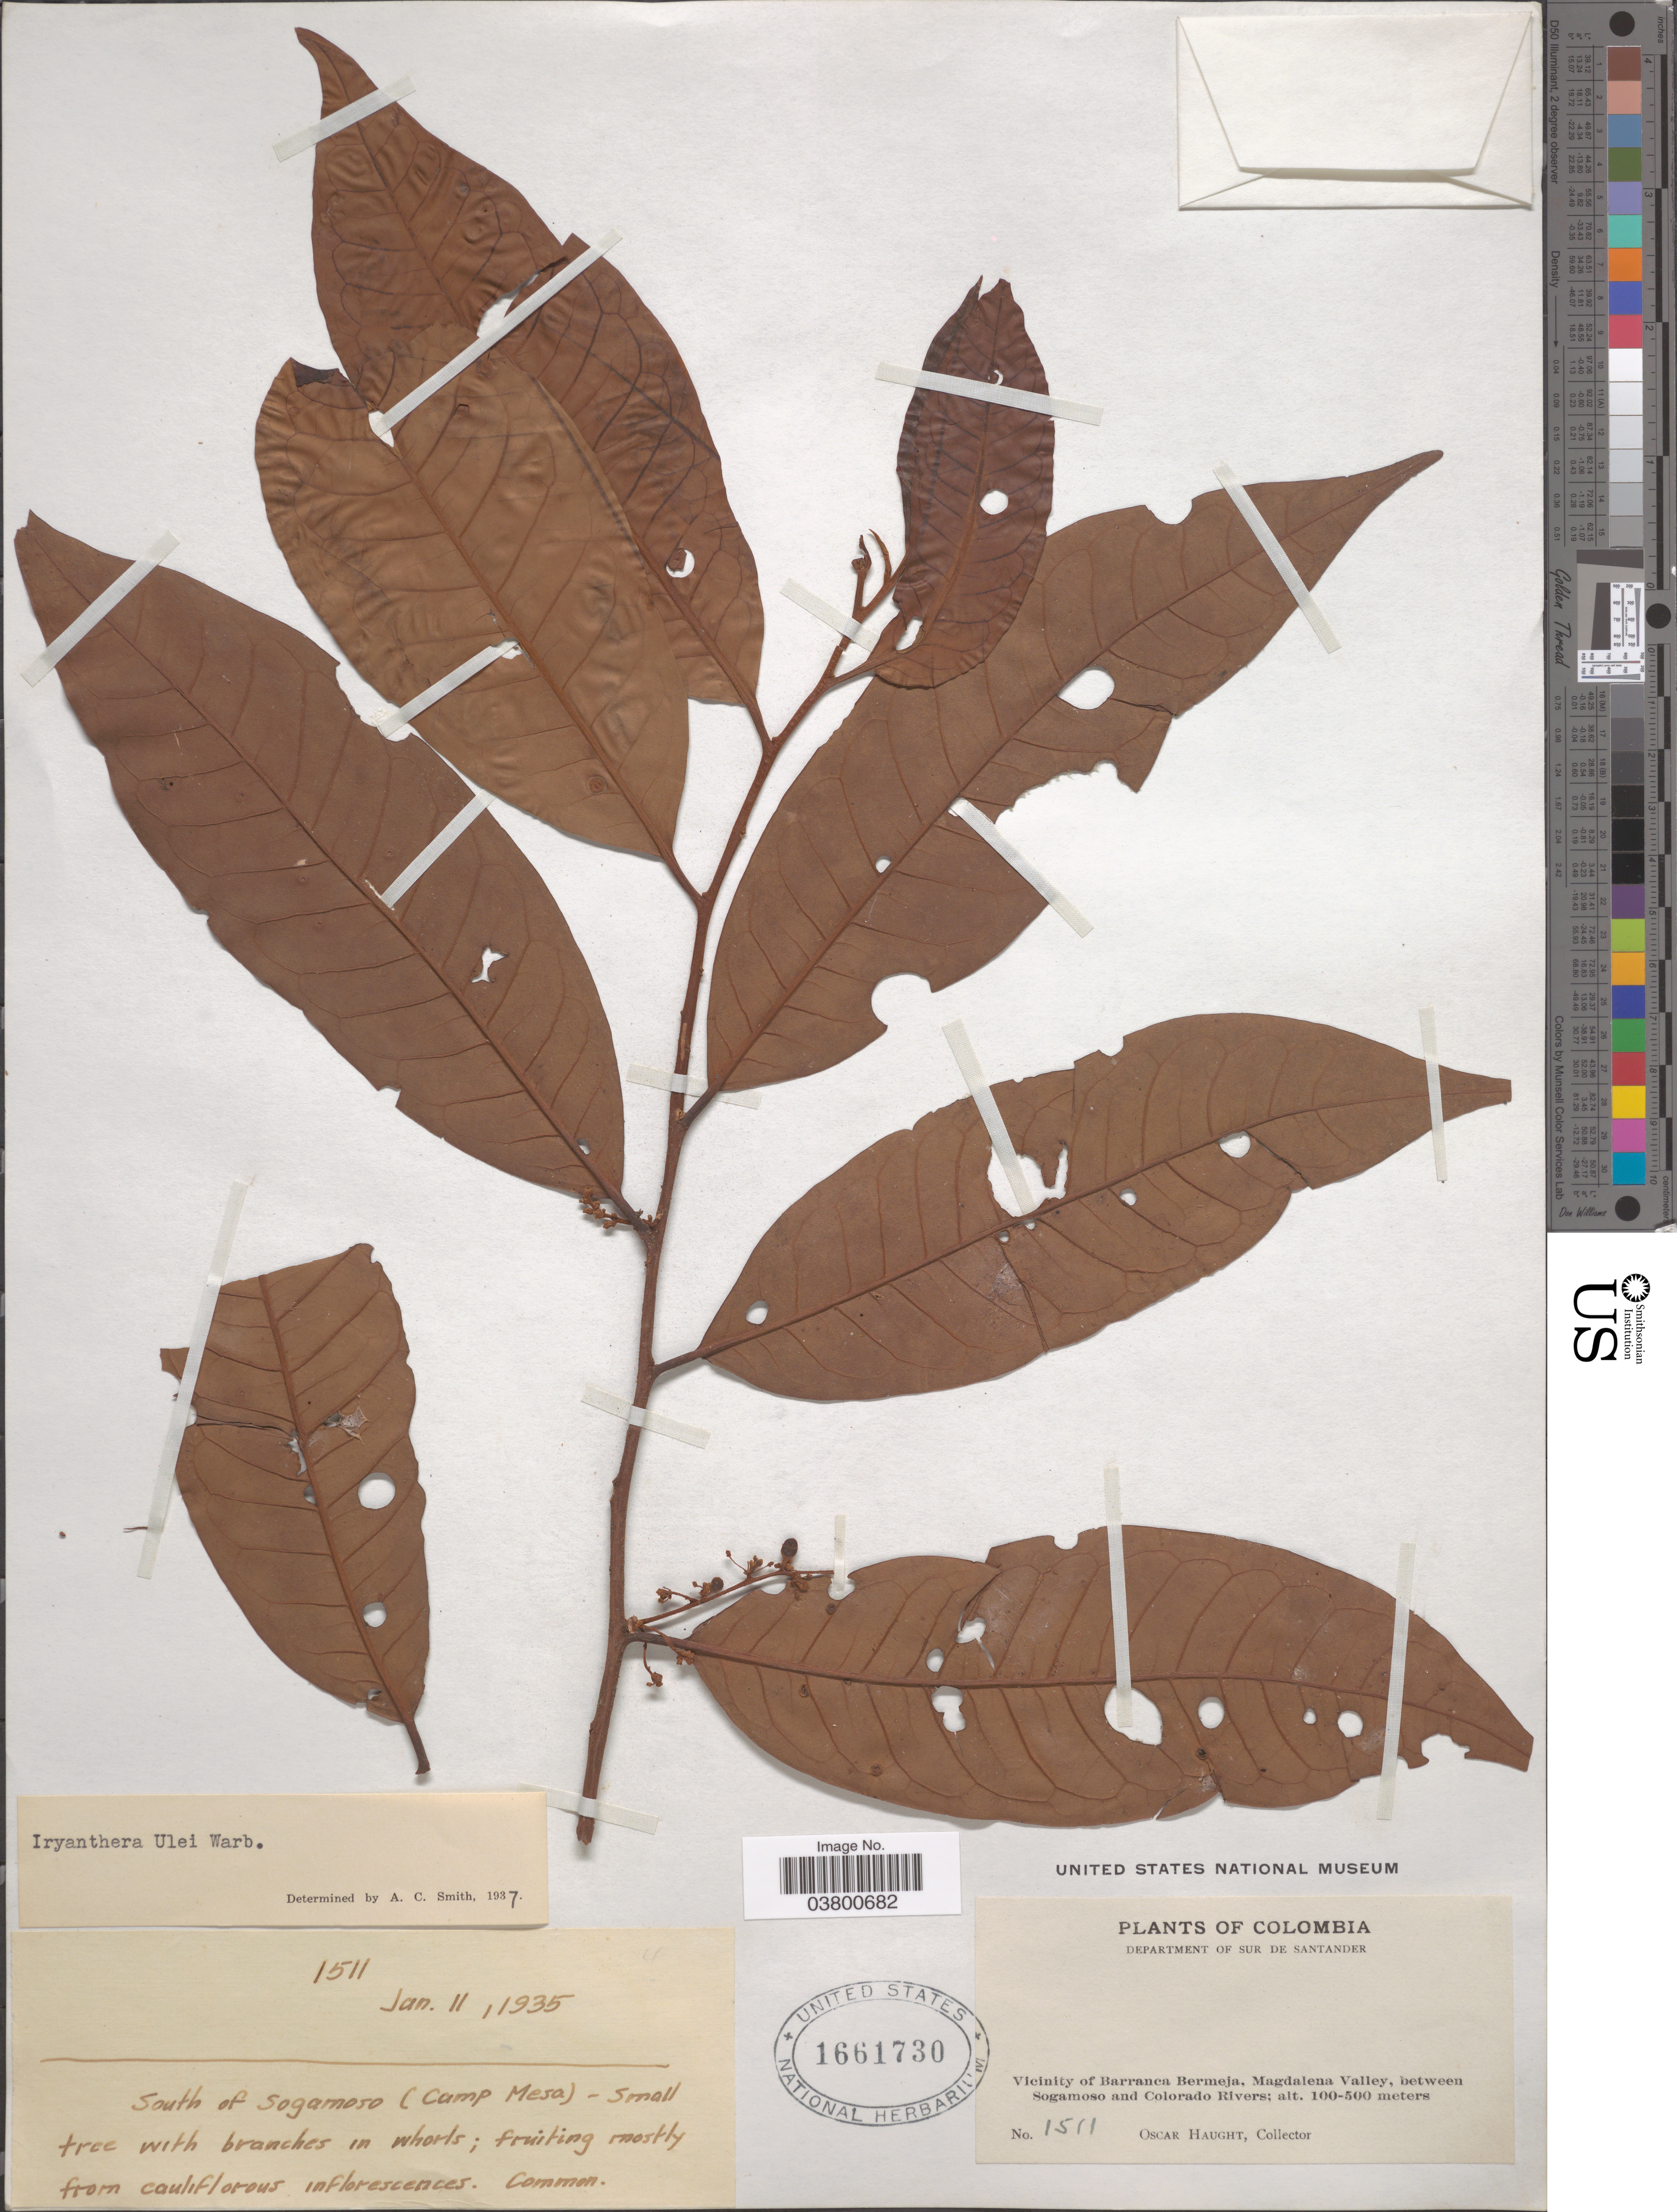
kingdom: Plantae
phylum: Tracheophyta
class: Magnoliopsida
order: Magnoliales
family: Myristicaceae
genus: Iryanthera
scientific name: Iryanthera ulei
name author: Warb.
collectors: O. L. Haught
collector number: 1511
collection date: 1935-01-11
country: Colombia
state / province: Santander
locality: Department of Sur de Santander. Vicinity of Barranca Bermeja, Magdalena Valley, between Sogamoso and Colorado Rivers. South of Sogamoso (Camp Mesa).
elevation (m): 100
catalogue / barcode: US 1661730